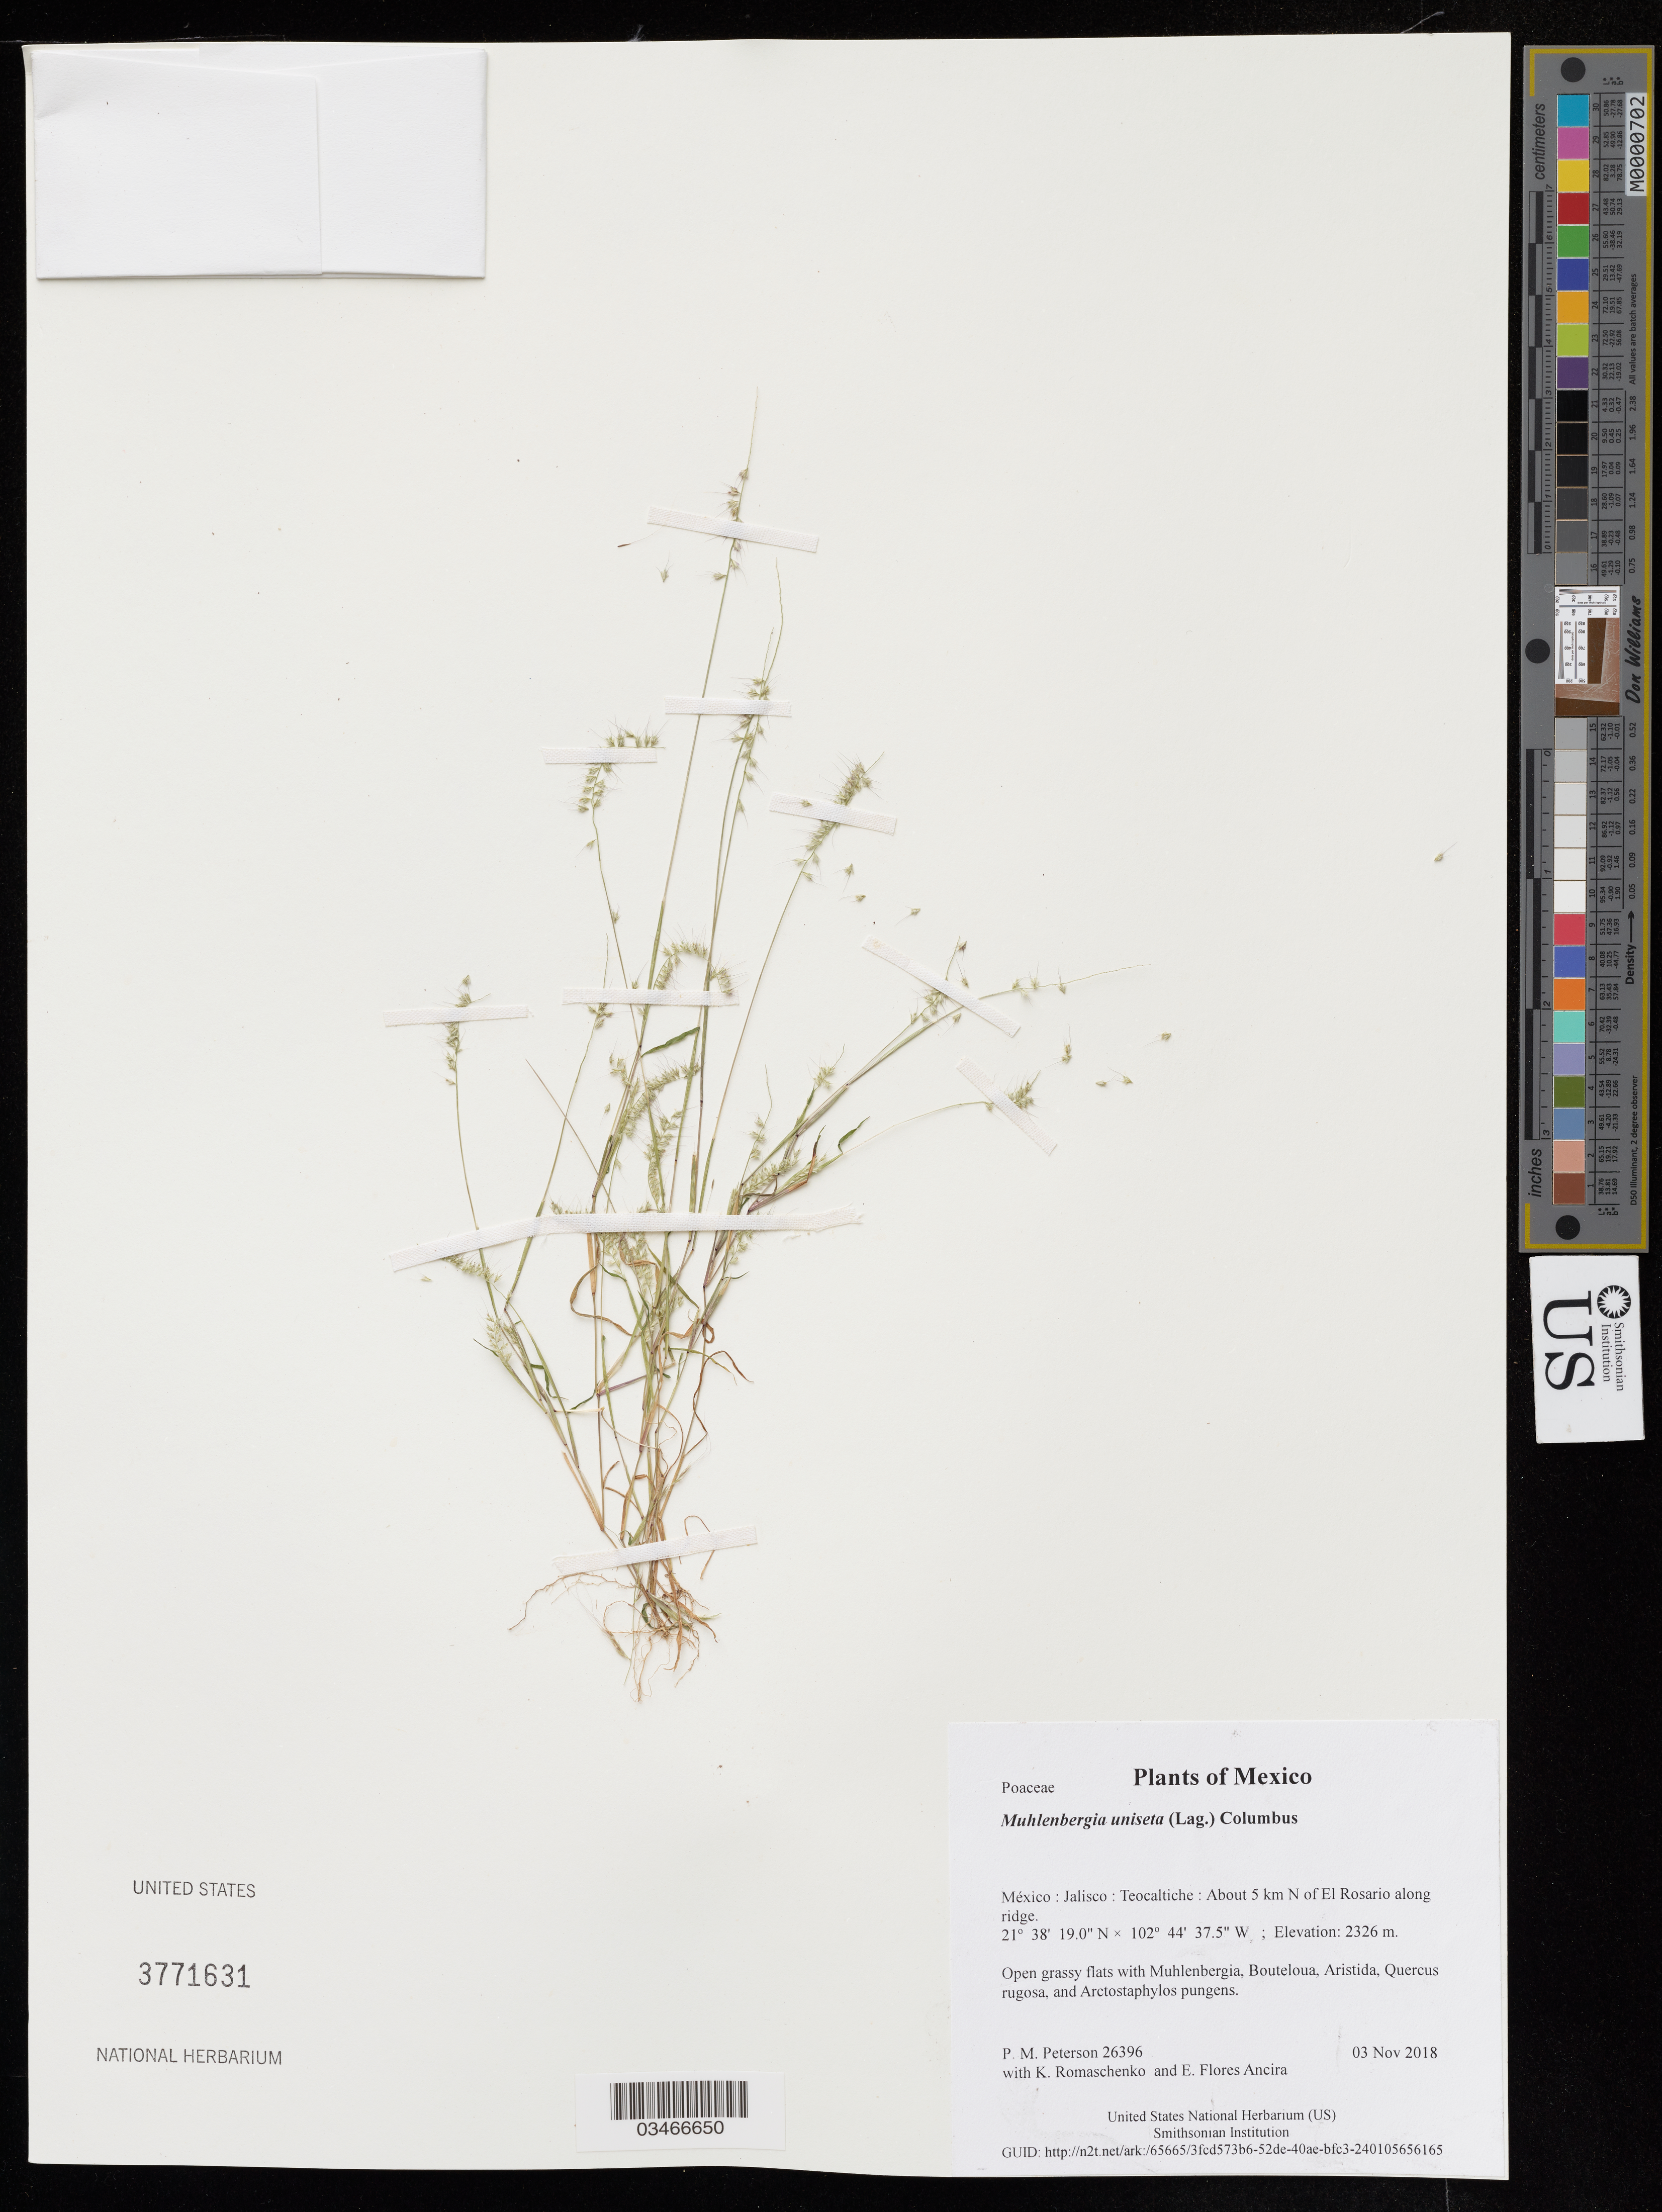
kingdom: Plantae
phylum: Tracheophyta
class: Liliopsida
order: Poales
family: Poaceae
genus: Muhlenbergia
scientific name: Muhlenbergia uniseta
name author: (Lag.) Columbus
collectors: P. M. Peterson, K. Romaschenko & E. Flores Ancira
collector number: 26396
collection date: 2018-11-03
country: México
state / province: Jalisco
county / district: Teocaltiche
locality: About 5 km N of El Rosario along ridge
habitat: Open grassy flats with Muhlenbergia, Bouteloua, Aristida, Quercus rugosa, and Arctostaphylos pungens.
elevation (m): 2326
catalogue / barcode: US 3771631